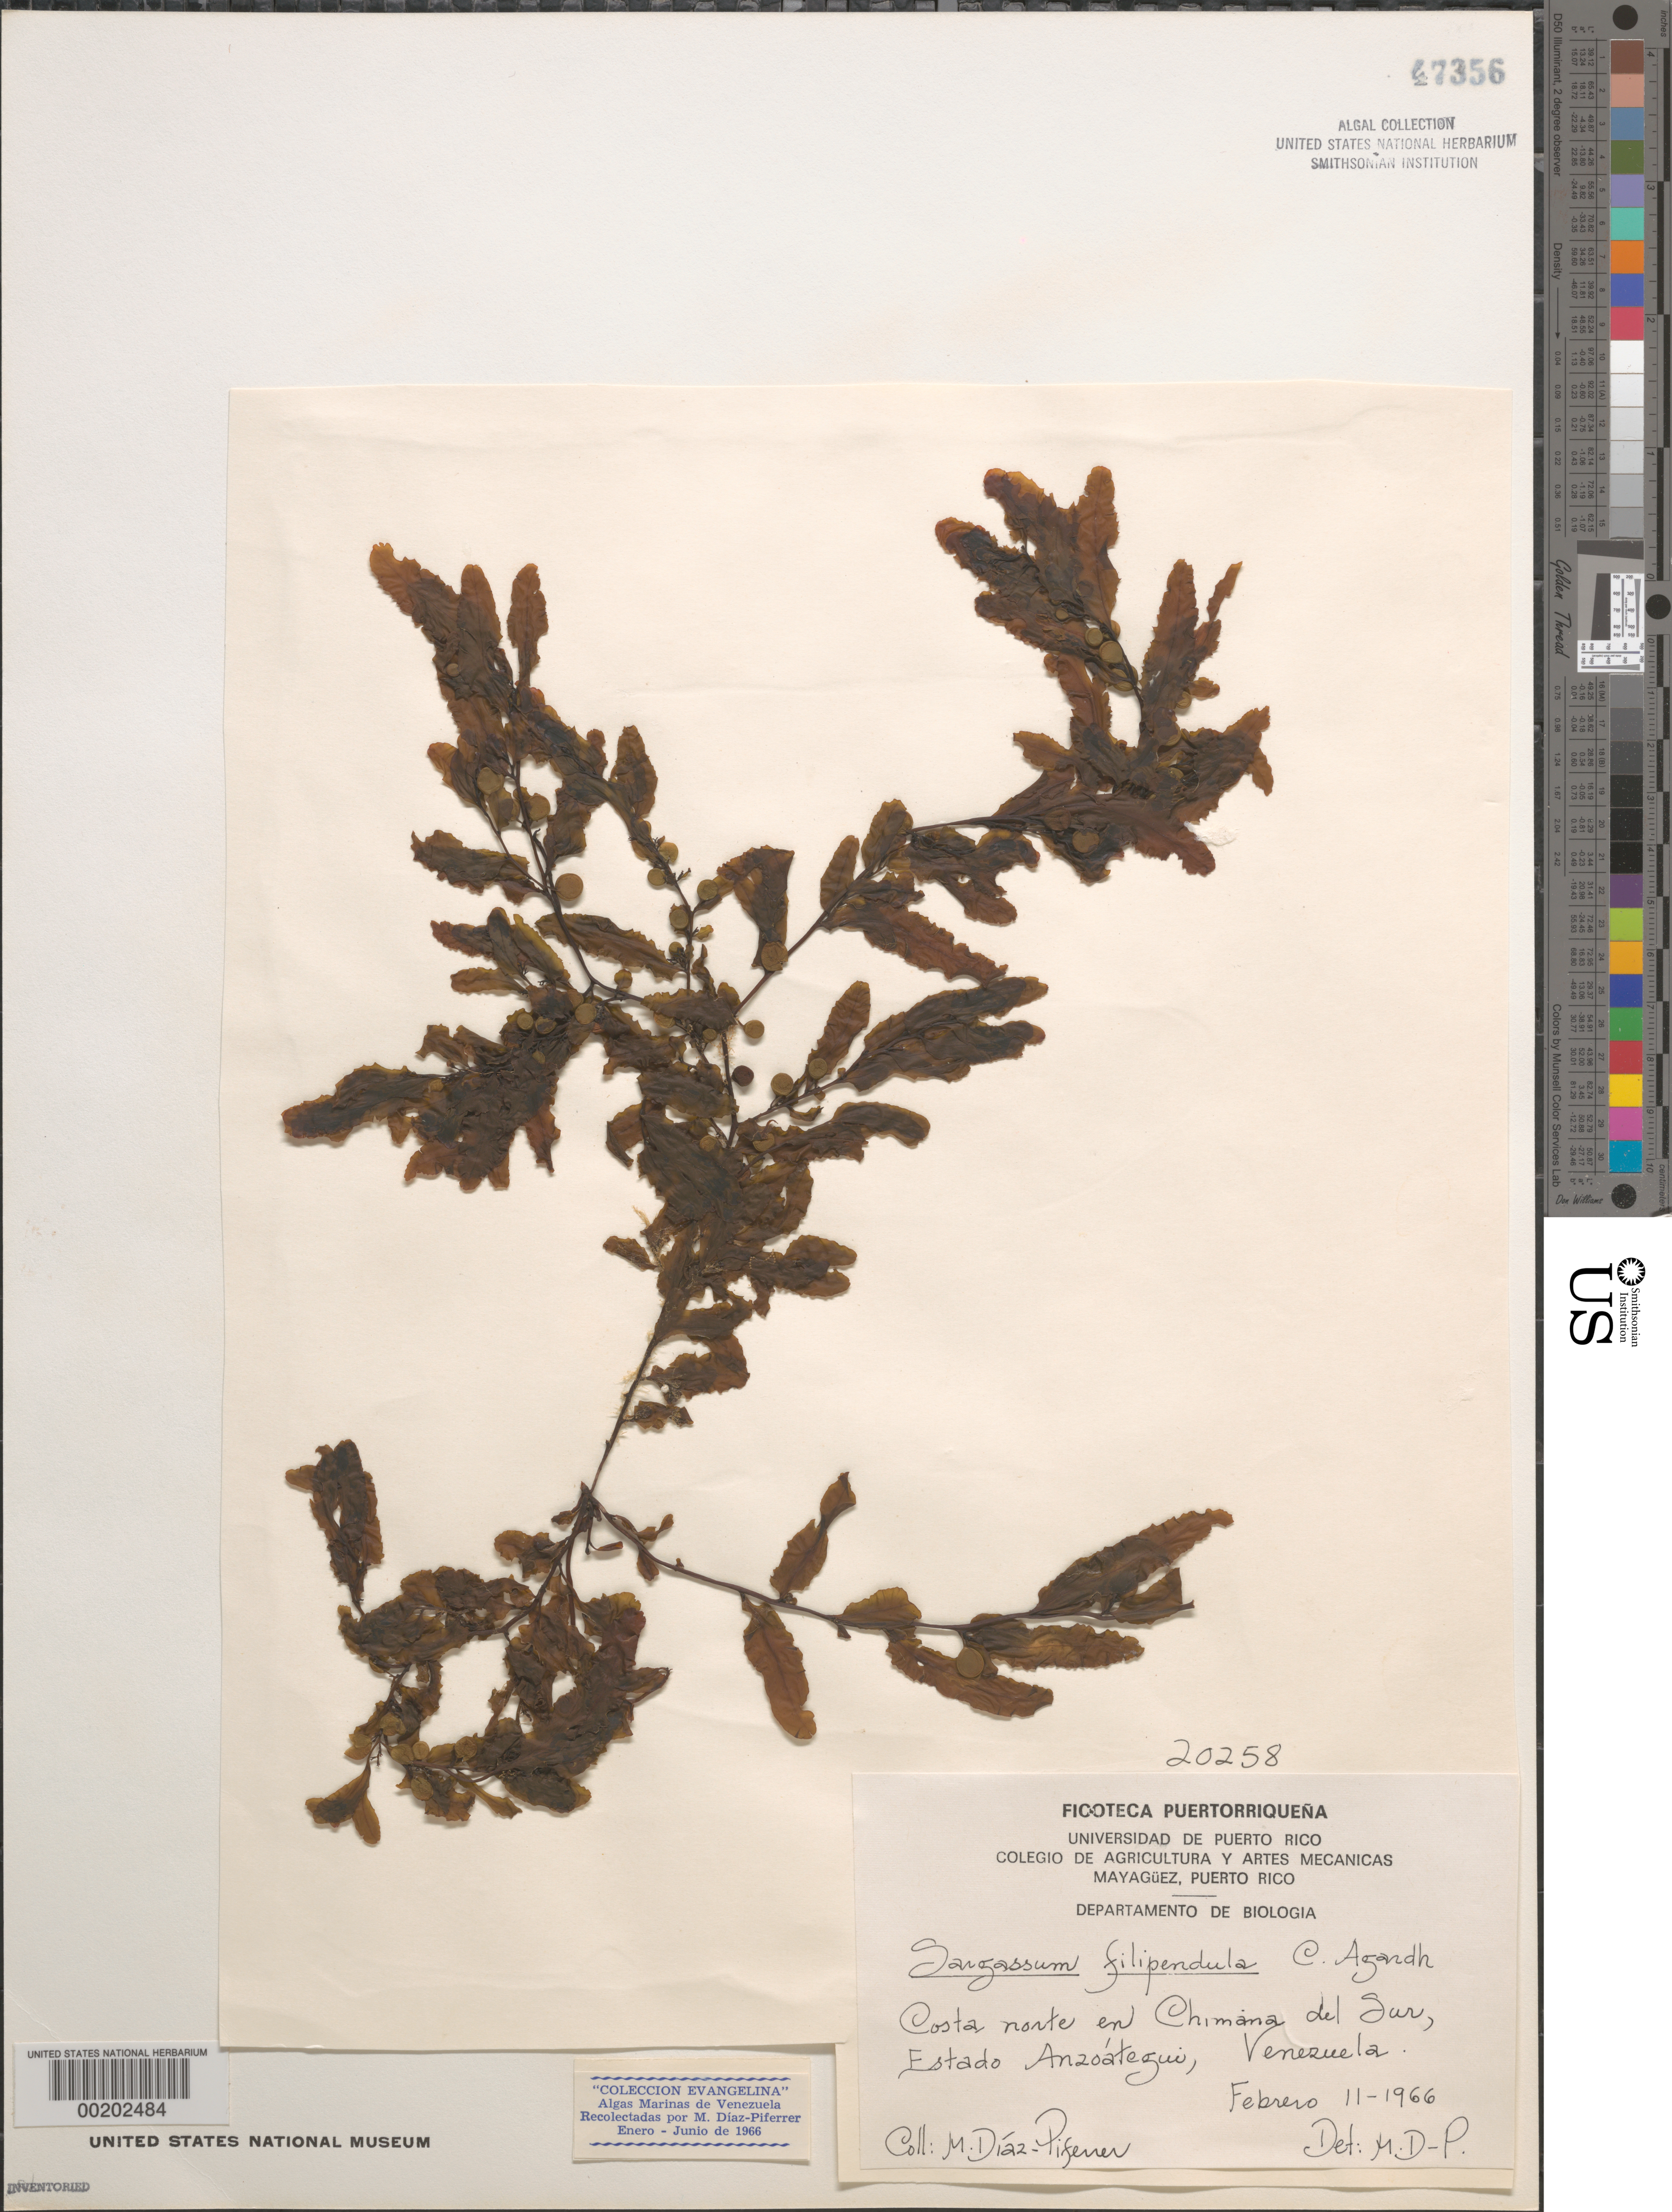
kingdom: Chromista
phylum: Ochrophyta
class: Phaeophyceae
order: Fucales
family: Sargassaceae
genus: Sargassum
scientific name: Sargassum filipendula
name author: C. Agardh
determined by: Diaz-Piferrer, M.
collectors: M. Diaz-Piferrer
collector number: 20258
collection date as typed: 11 Feb 1966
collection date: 1966-02-11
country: Venezuela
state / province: Anzoategui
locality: Chimana del sur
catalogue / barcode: US 47356